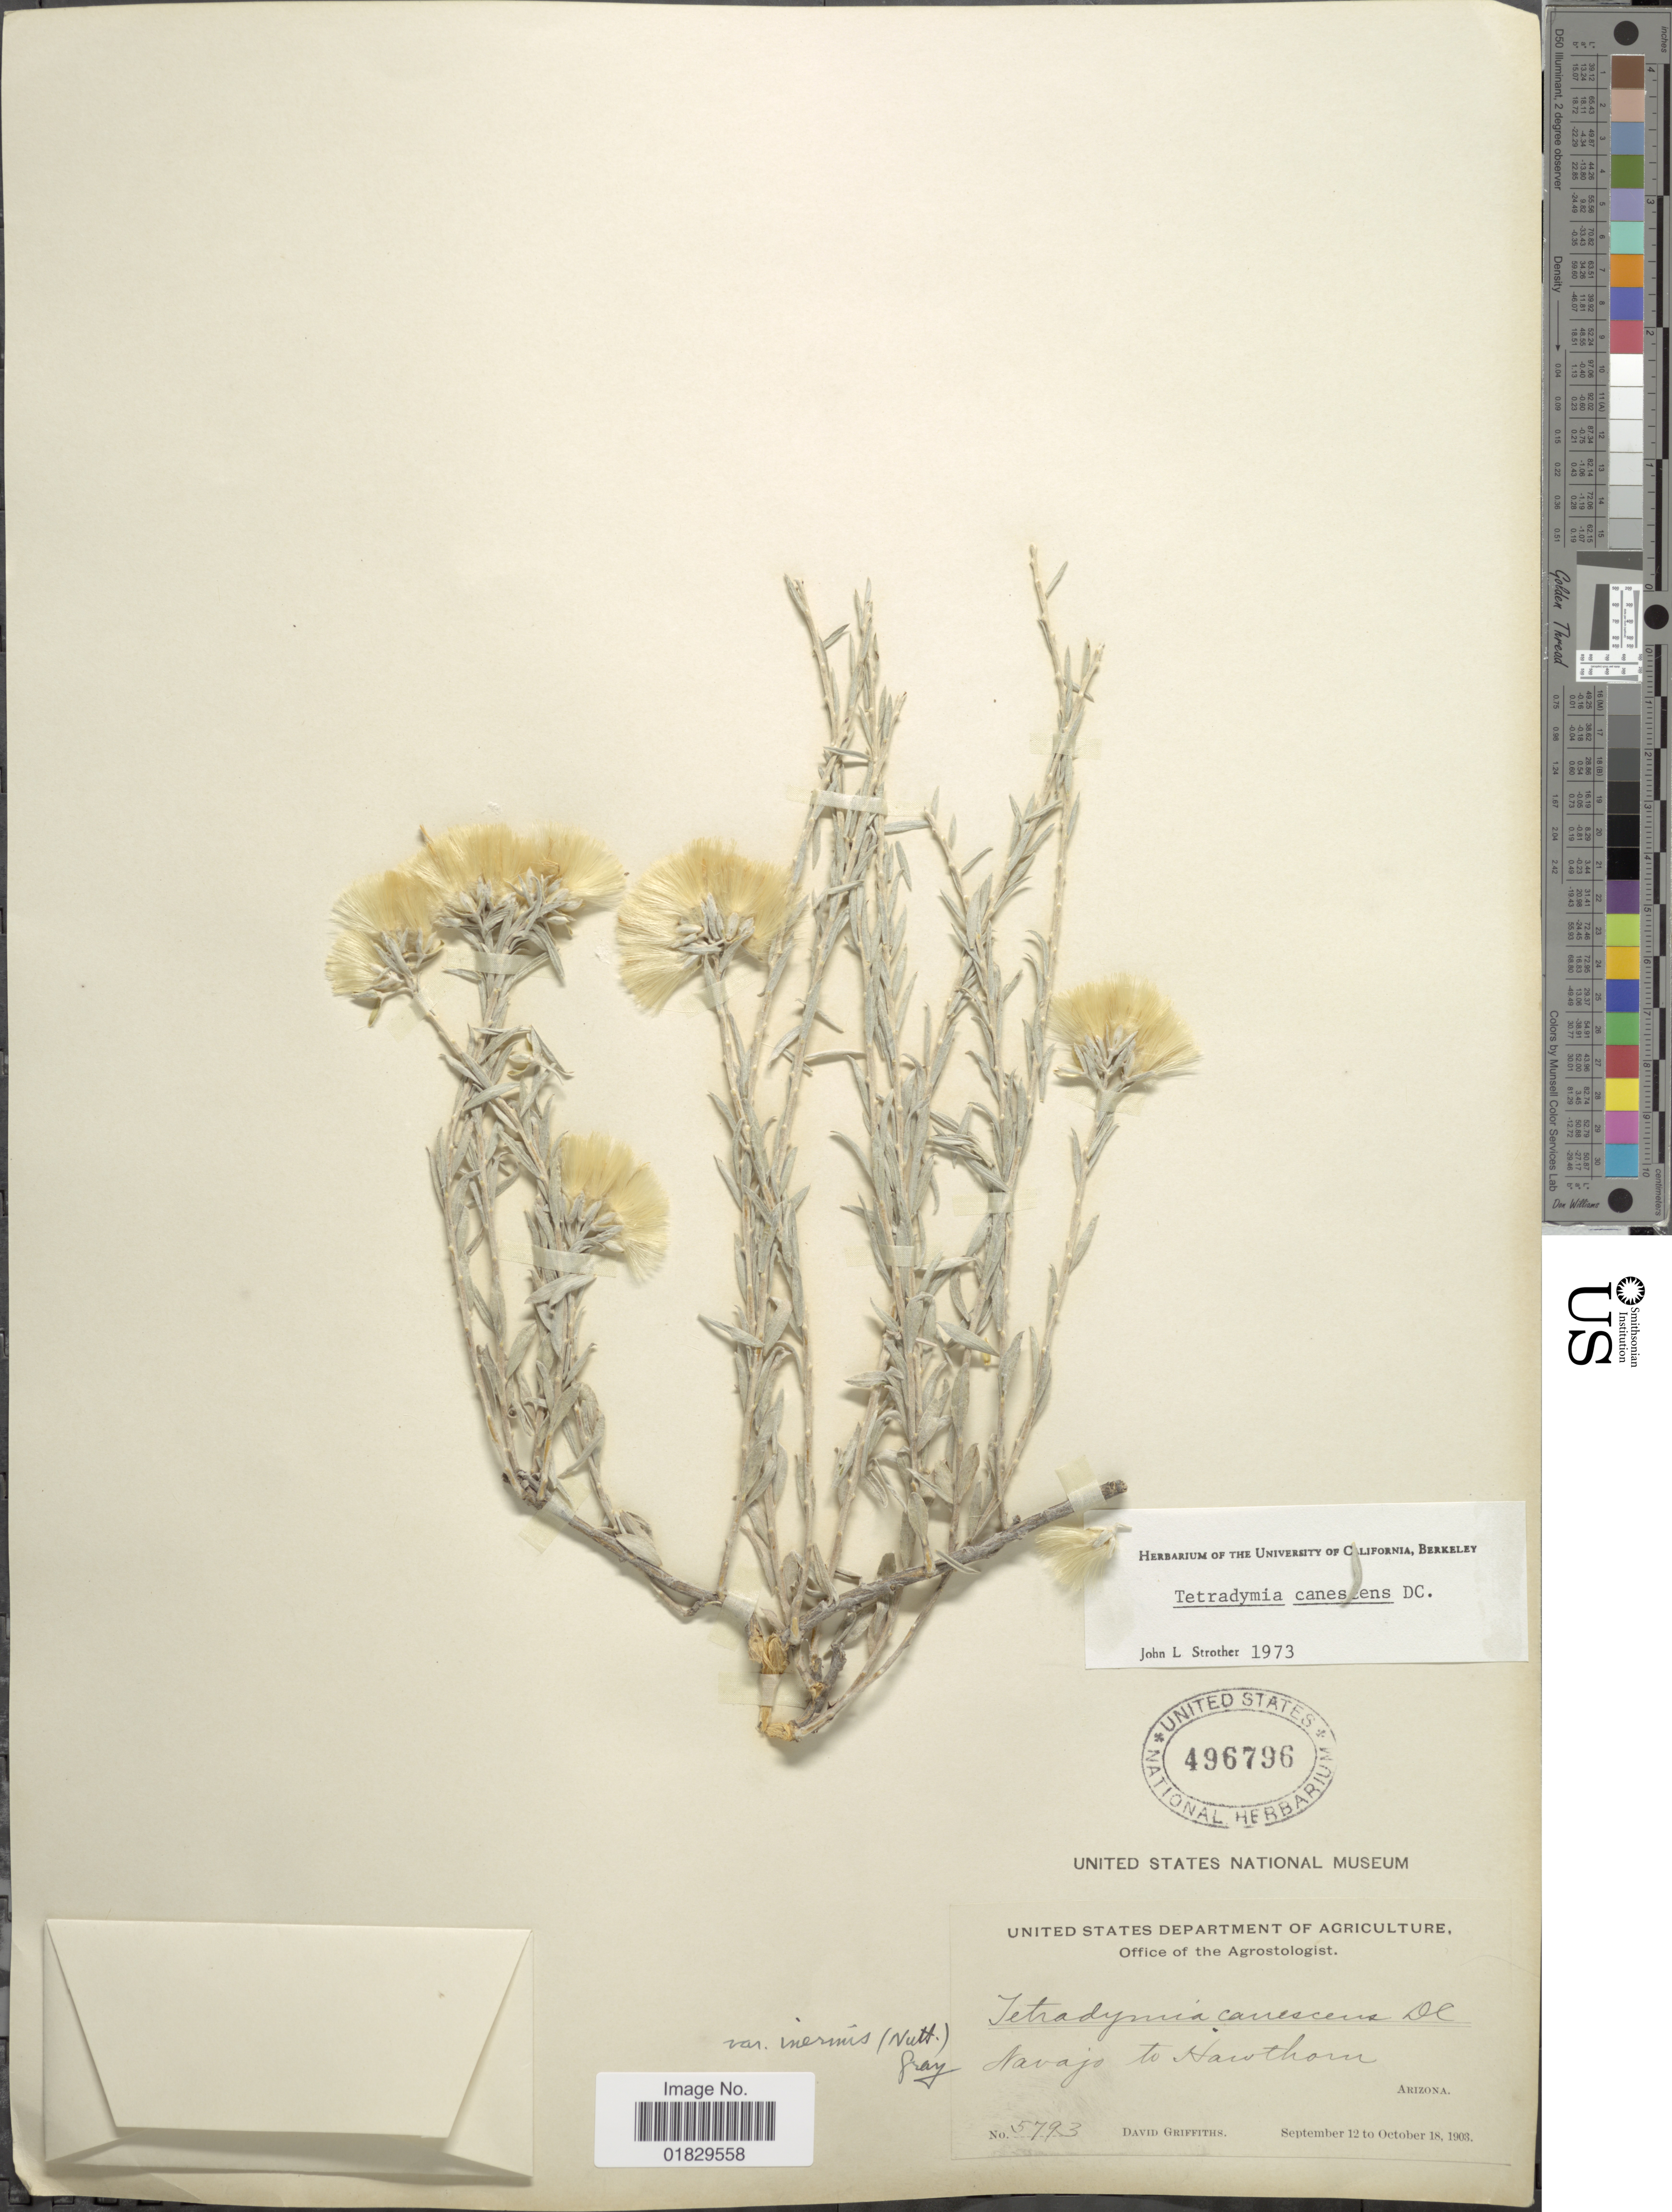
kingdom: Plantae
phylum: Tracheophyta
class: Magnoliopsida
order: Asterales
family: Asteraceae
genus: Tetradymia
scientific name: Tetradymia canescens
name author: DC.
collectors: D. Griffiths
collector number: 5793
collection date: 1903-09-12/1903-10-18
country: United States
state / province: Arizona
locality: Navajo to Hawthorn, Arizona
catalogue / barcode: US 496796